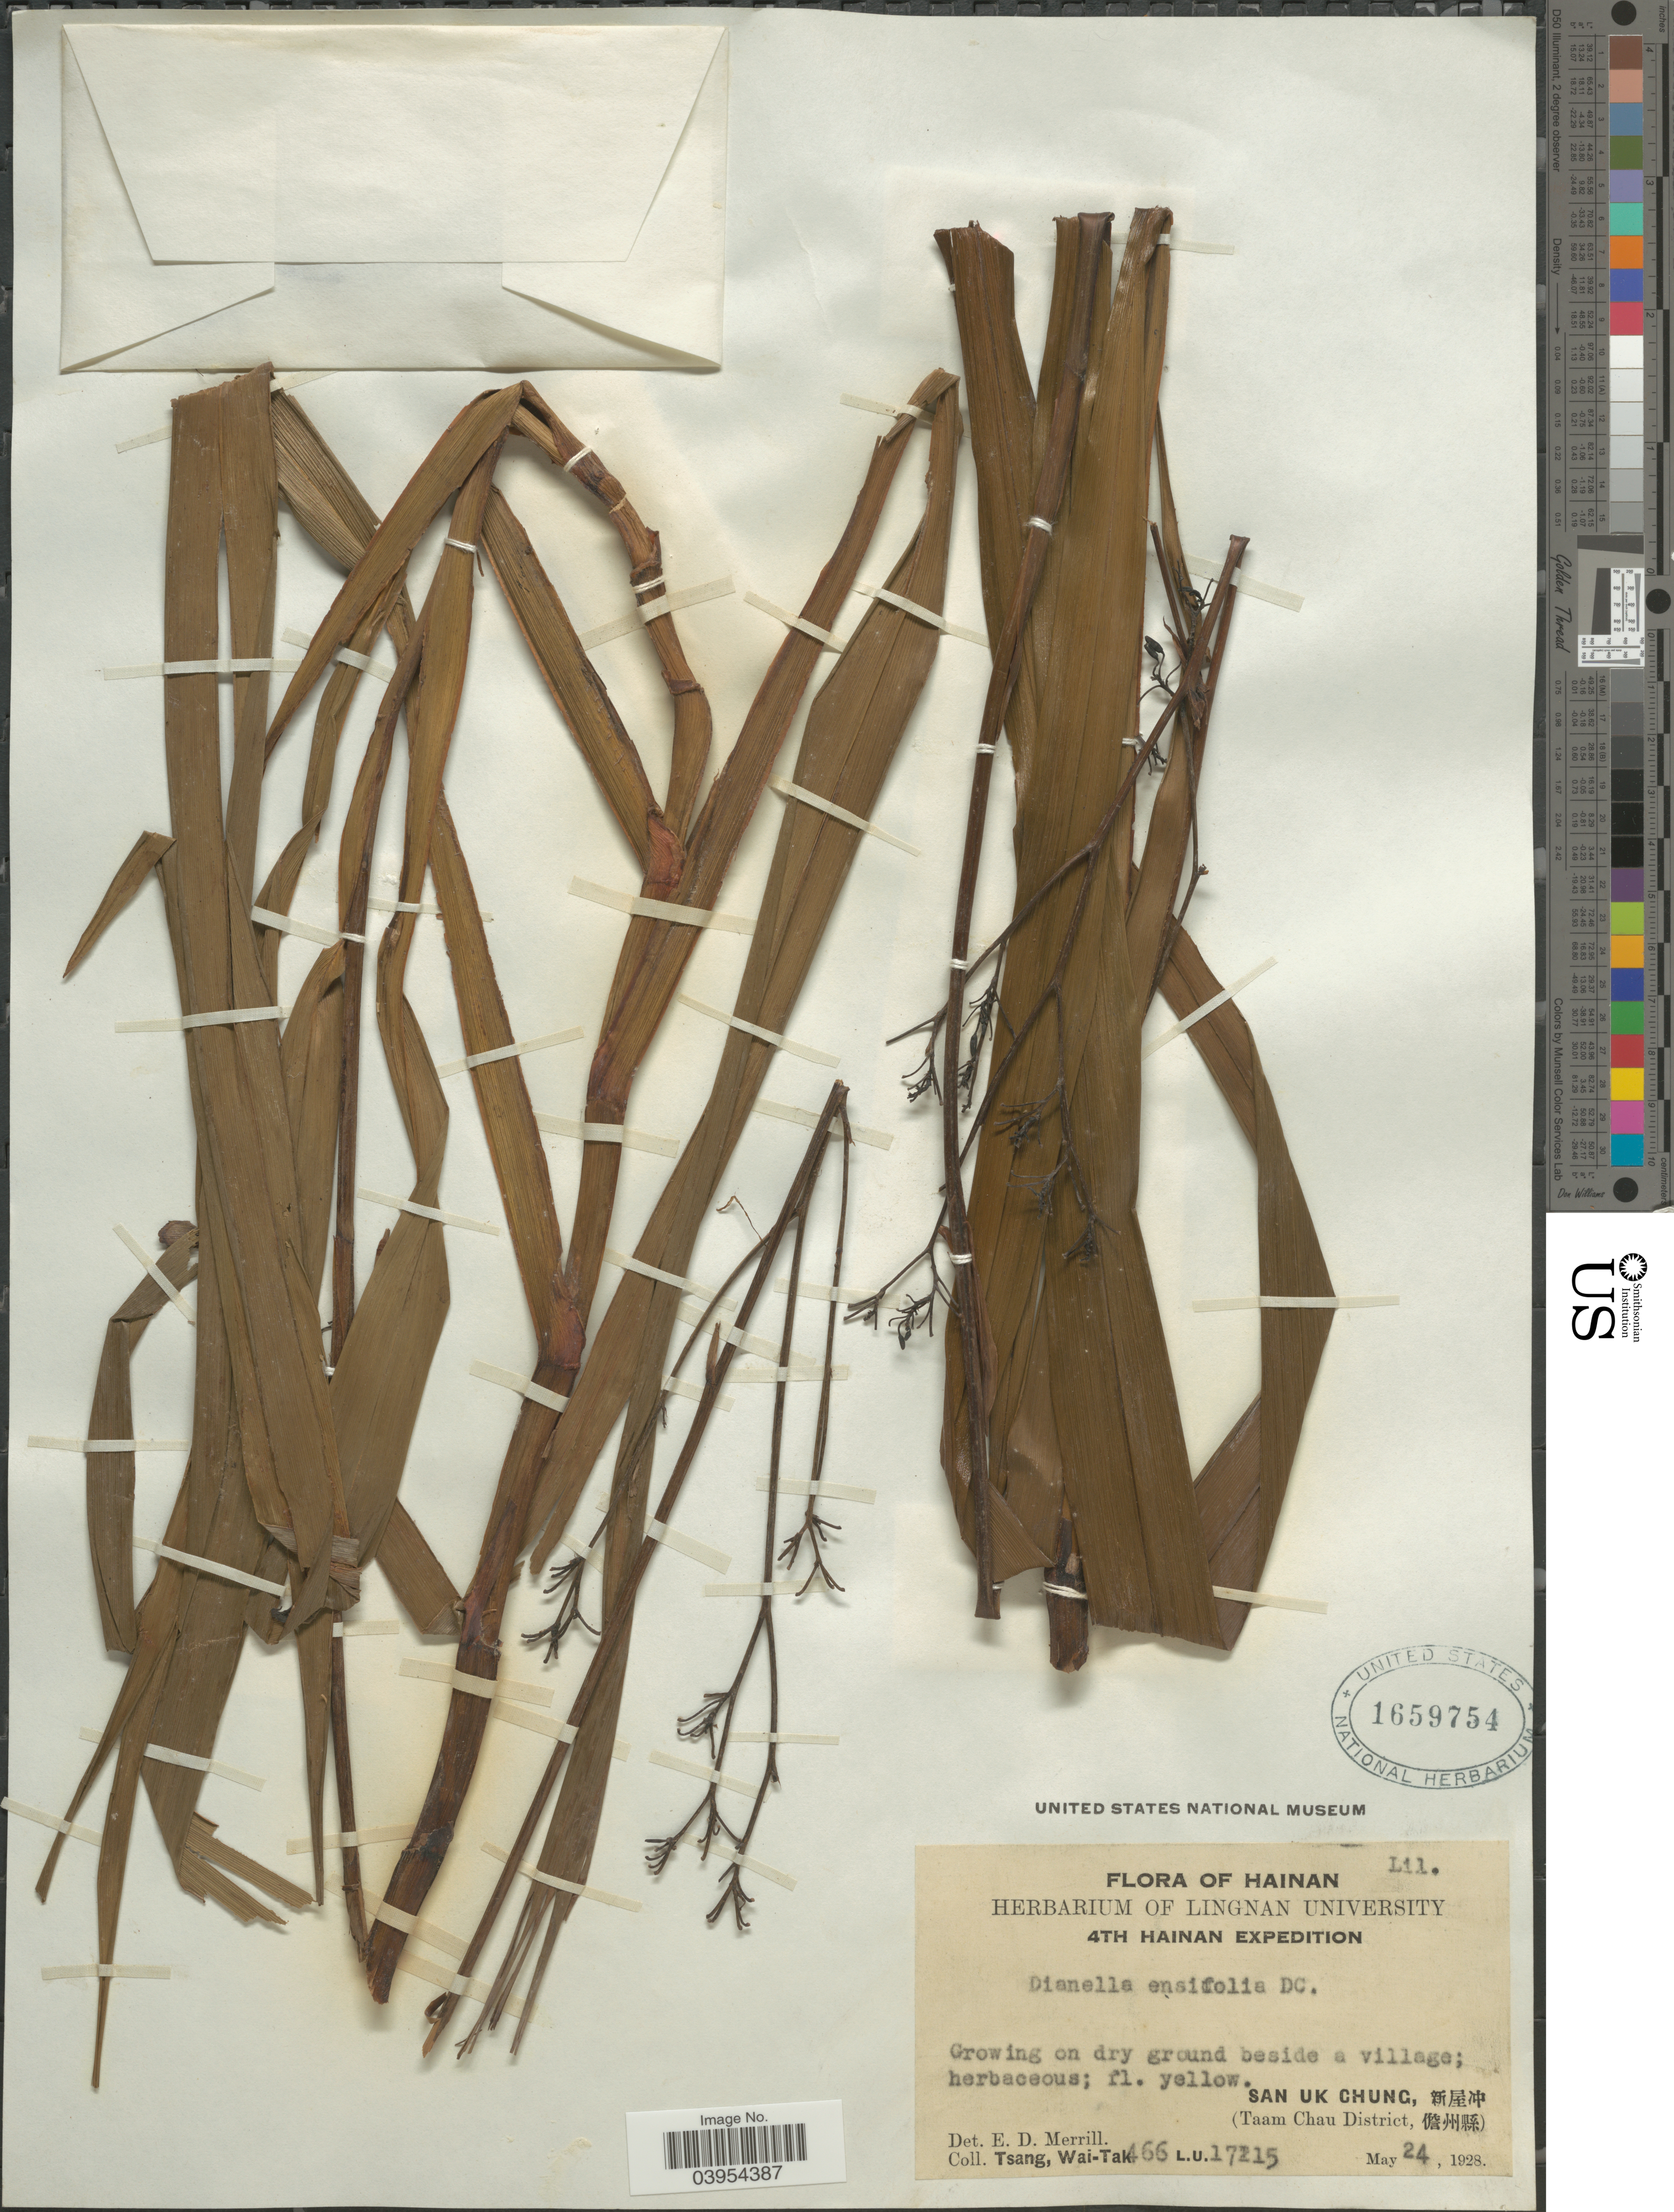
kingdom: Plantae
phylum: Tracheophyta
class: Liliopsida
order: Asparagales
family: Asphodelaceae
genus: Dianella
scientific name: Dianella ensifolia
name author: (L.) DC.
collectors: W. T. Tsang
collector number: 466 L.U.17215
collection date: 1928-05-24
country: China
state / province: Hainan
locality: San Uk Chung, X(Taam Chau District, X).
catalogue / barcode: US 1659754